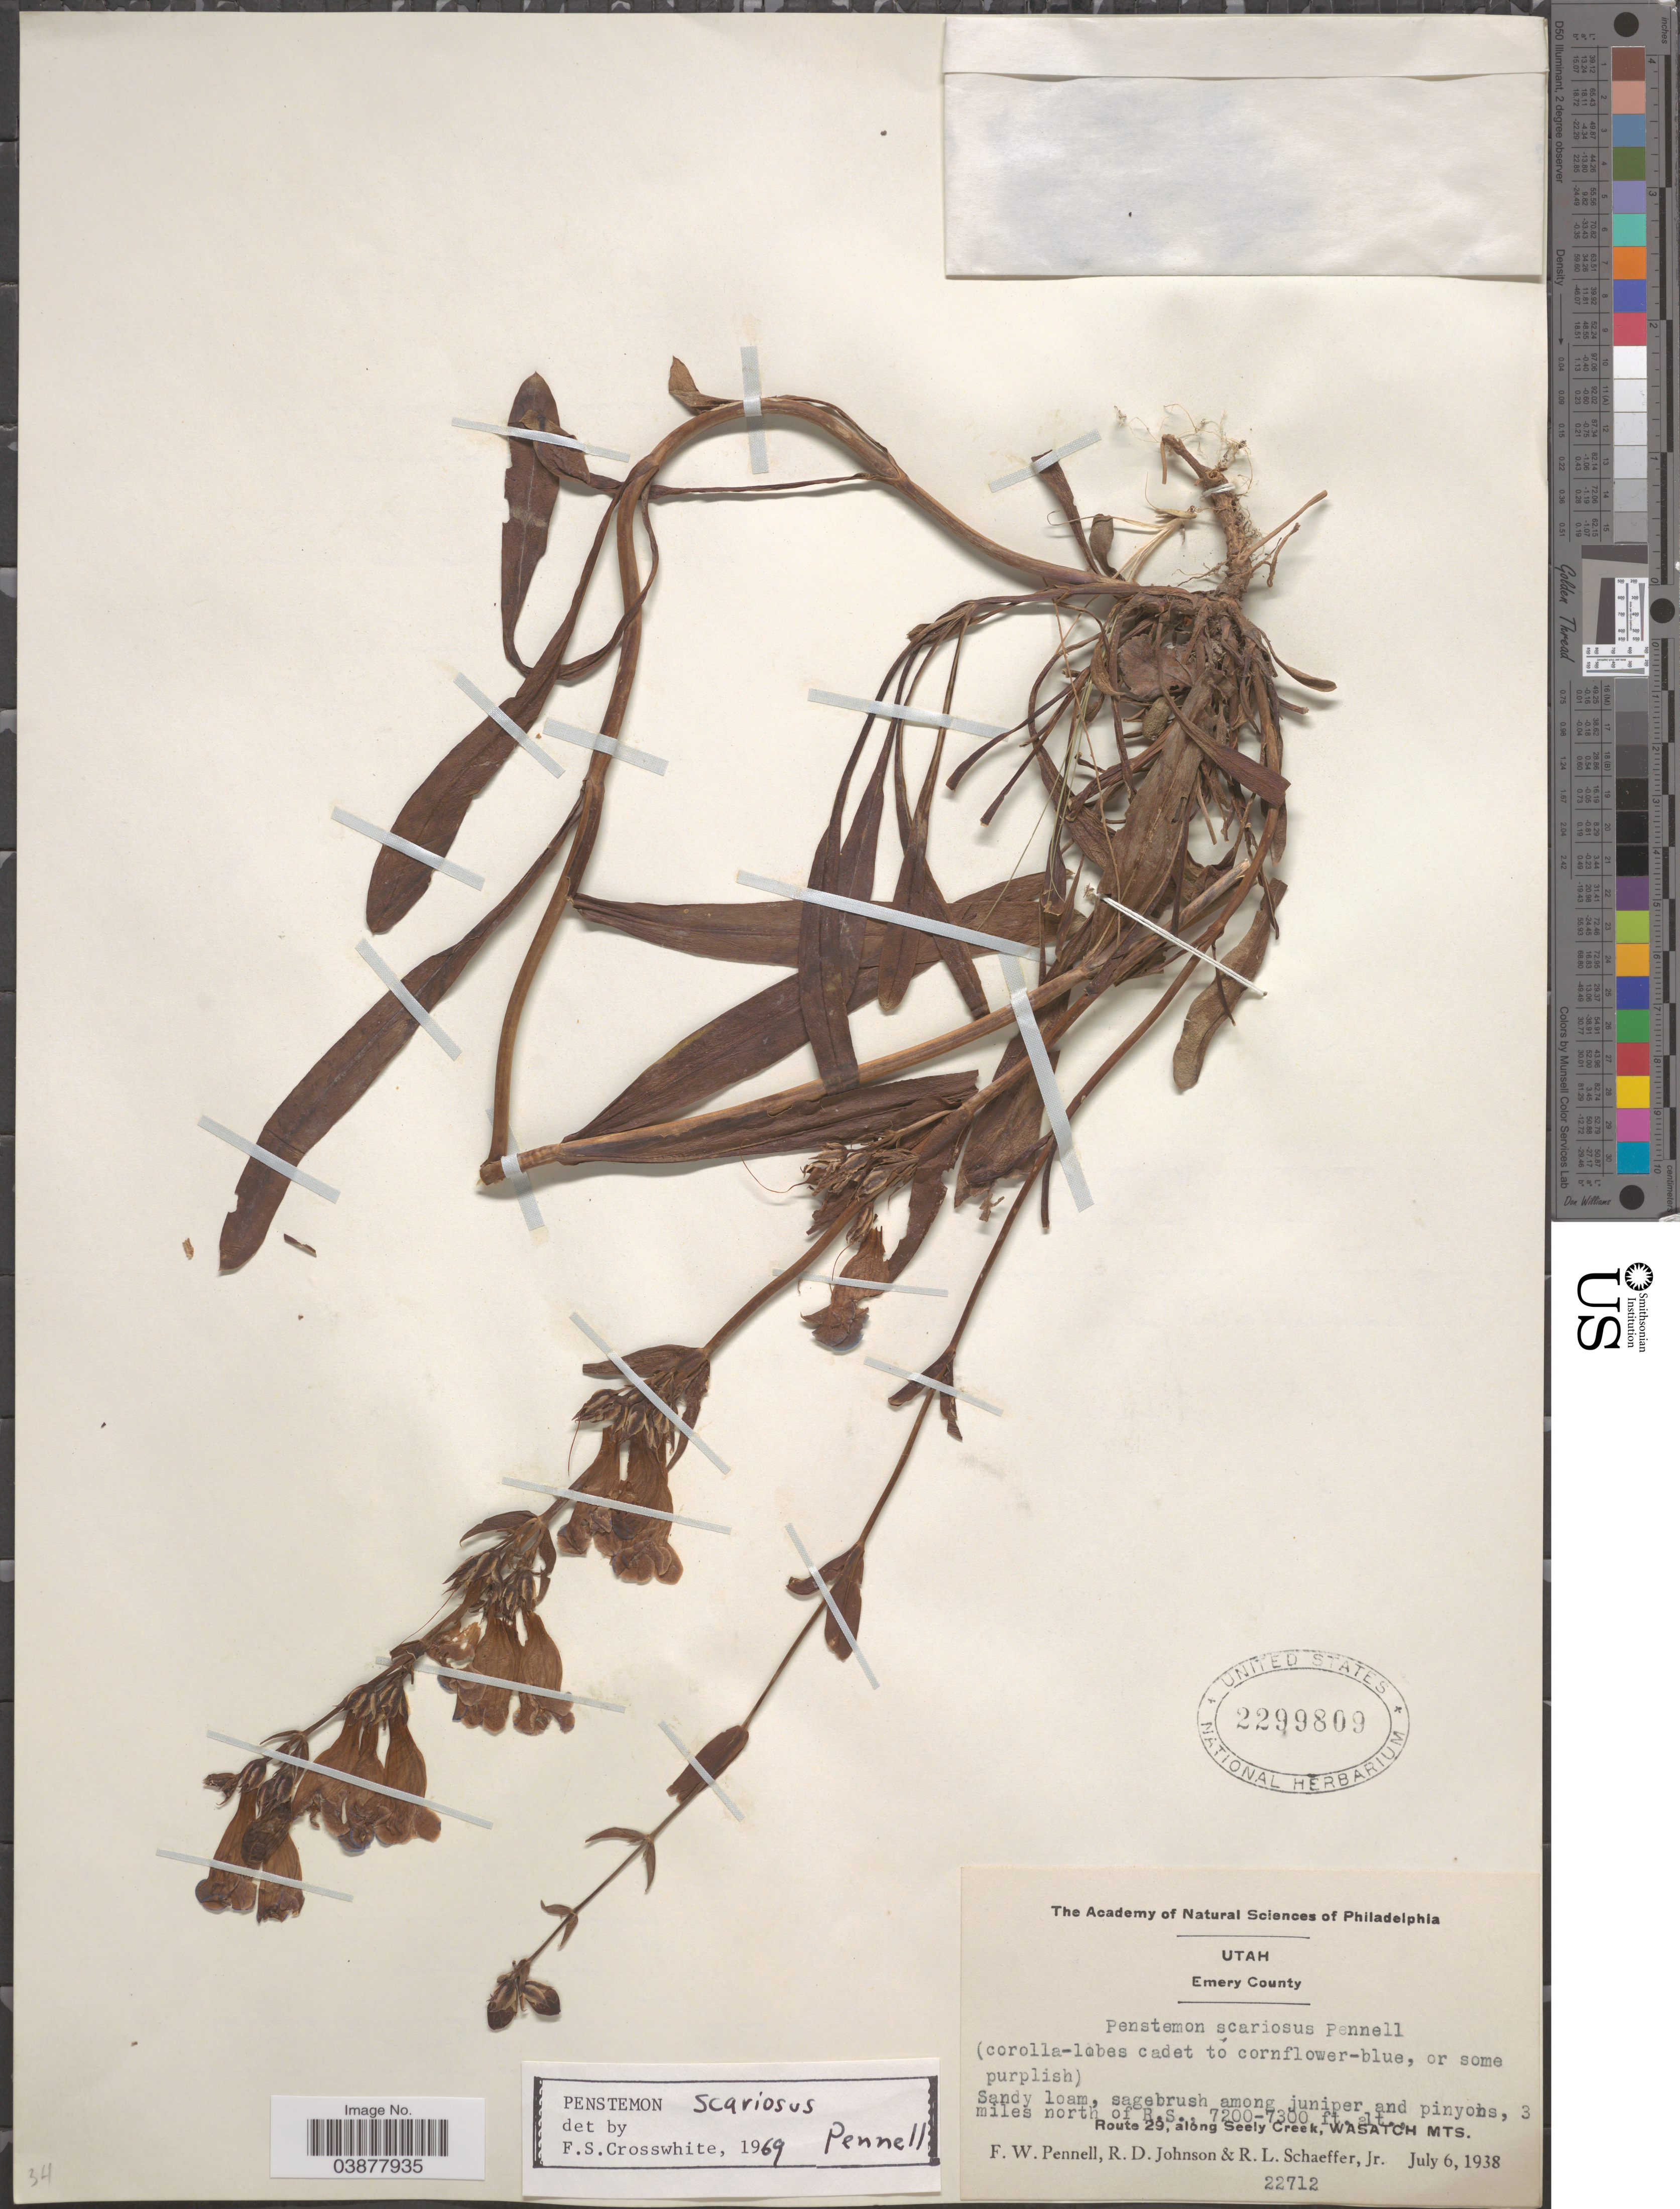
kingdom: Plantae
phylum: Tracheophyta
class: Magnoliopsida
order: Lamiales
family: Plantaginaceae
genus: Penstemon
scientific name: Penstemon scariosus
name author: Pennell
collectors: F. W. Pennell, R. D. Johnson & R. L. Schaeffer Jr.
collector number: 22712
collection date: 1938-07-06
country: United States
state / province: Utah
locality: Emery County. 3 miles north of R.S., Route 29, along Seely Creek, Wasatch Mts.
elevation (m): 2195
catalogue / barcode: US 2299809